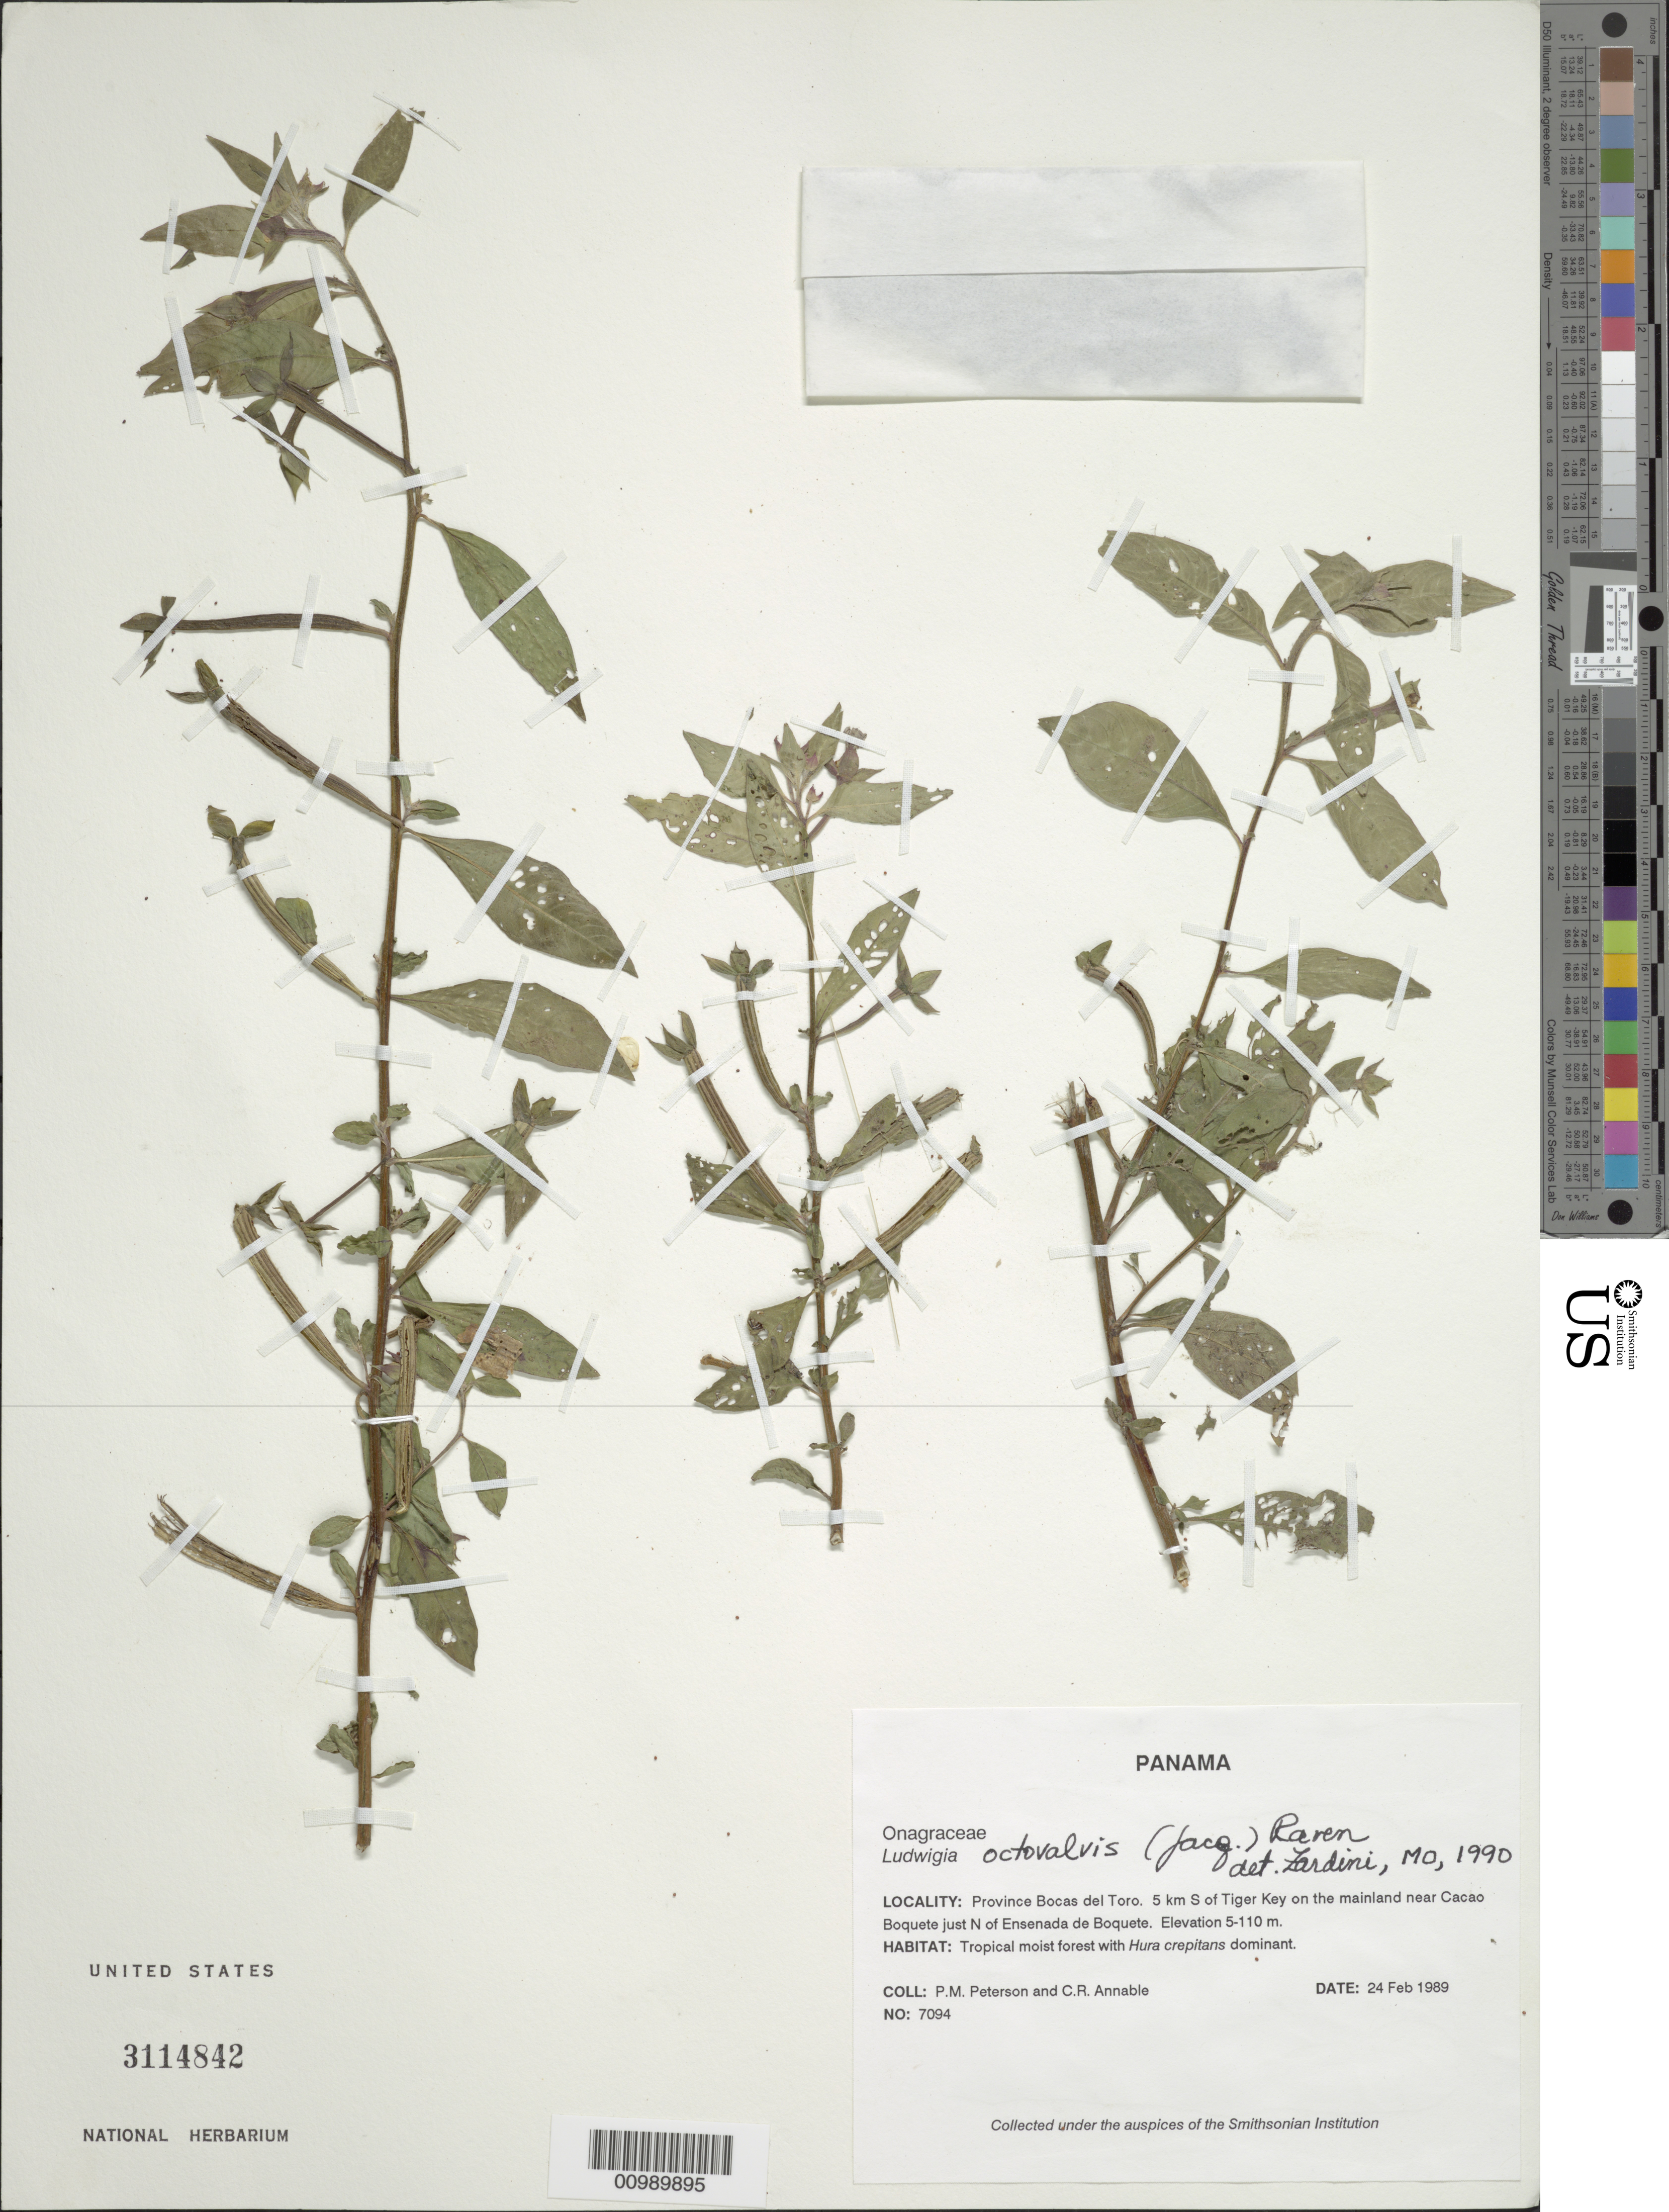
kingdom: Plantae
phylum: Tracheophyta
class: Magnoliopsida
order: Myrtales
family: Onagraceae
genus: Ludwigia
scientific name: Ludwigia octovalvis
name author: (Jacq.) P.H. Raven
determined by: Zardini, E. M.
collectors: P. M. Peterson & C. R. Annable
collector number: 07094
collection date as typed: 24 Feb 1989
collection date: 1989-02-24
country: Panama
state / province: Bocas del Toro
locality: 5 km S of Tiger Key on the mainland near Cacao Boquete just N of Ensenada de Boquete.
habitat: Tropical moist forest with Hura crepitans dominant.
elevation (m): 5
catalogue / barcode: US 3114742